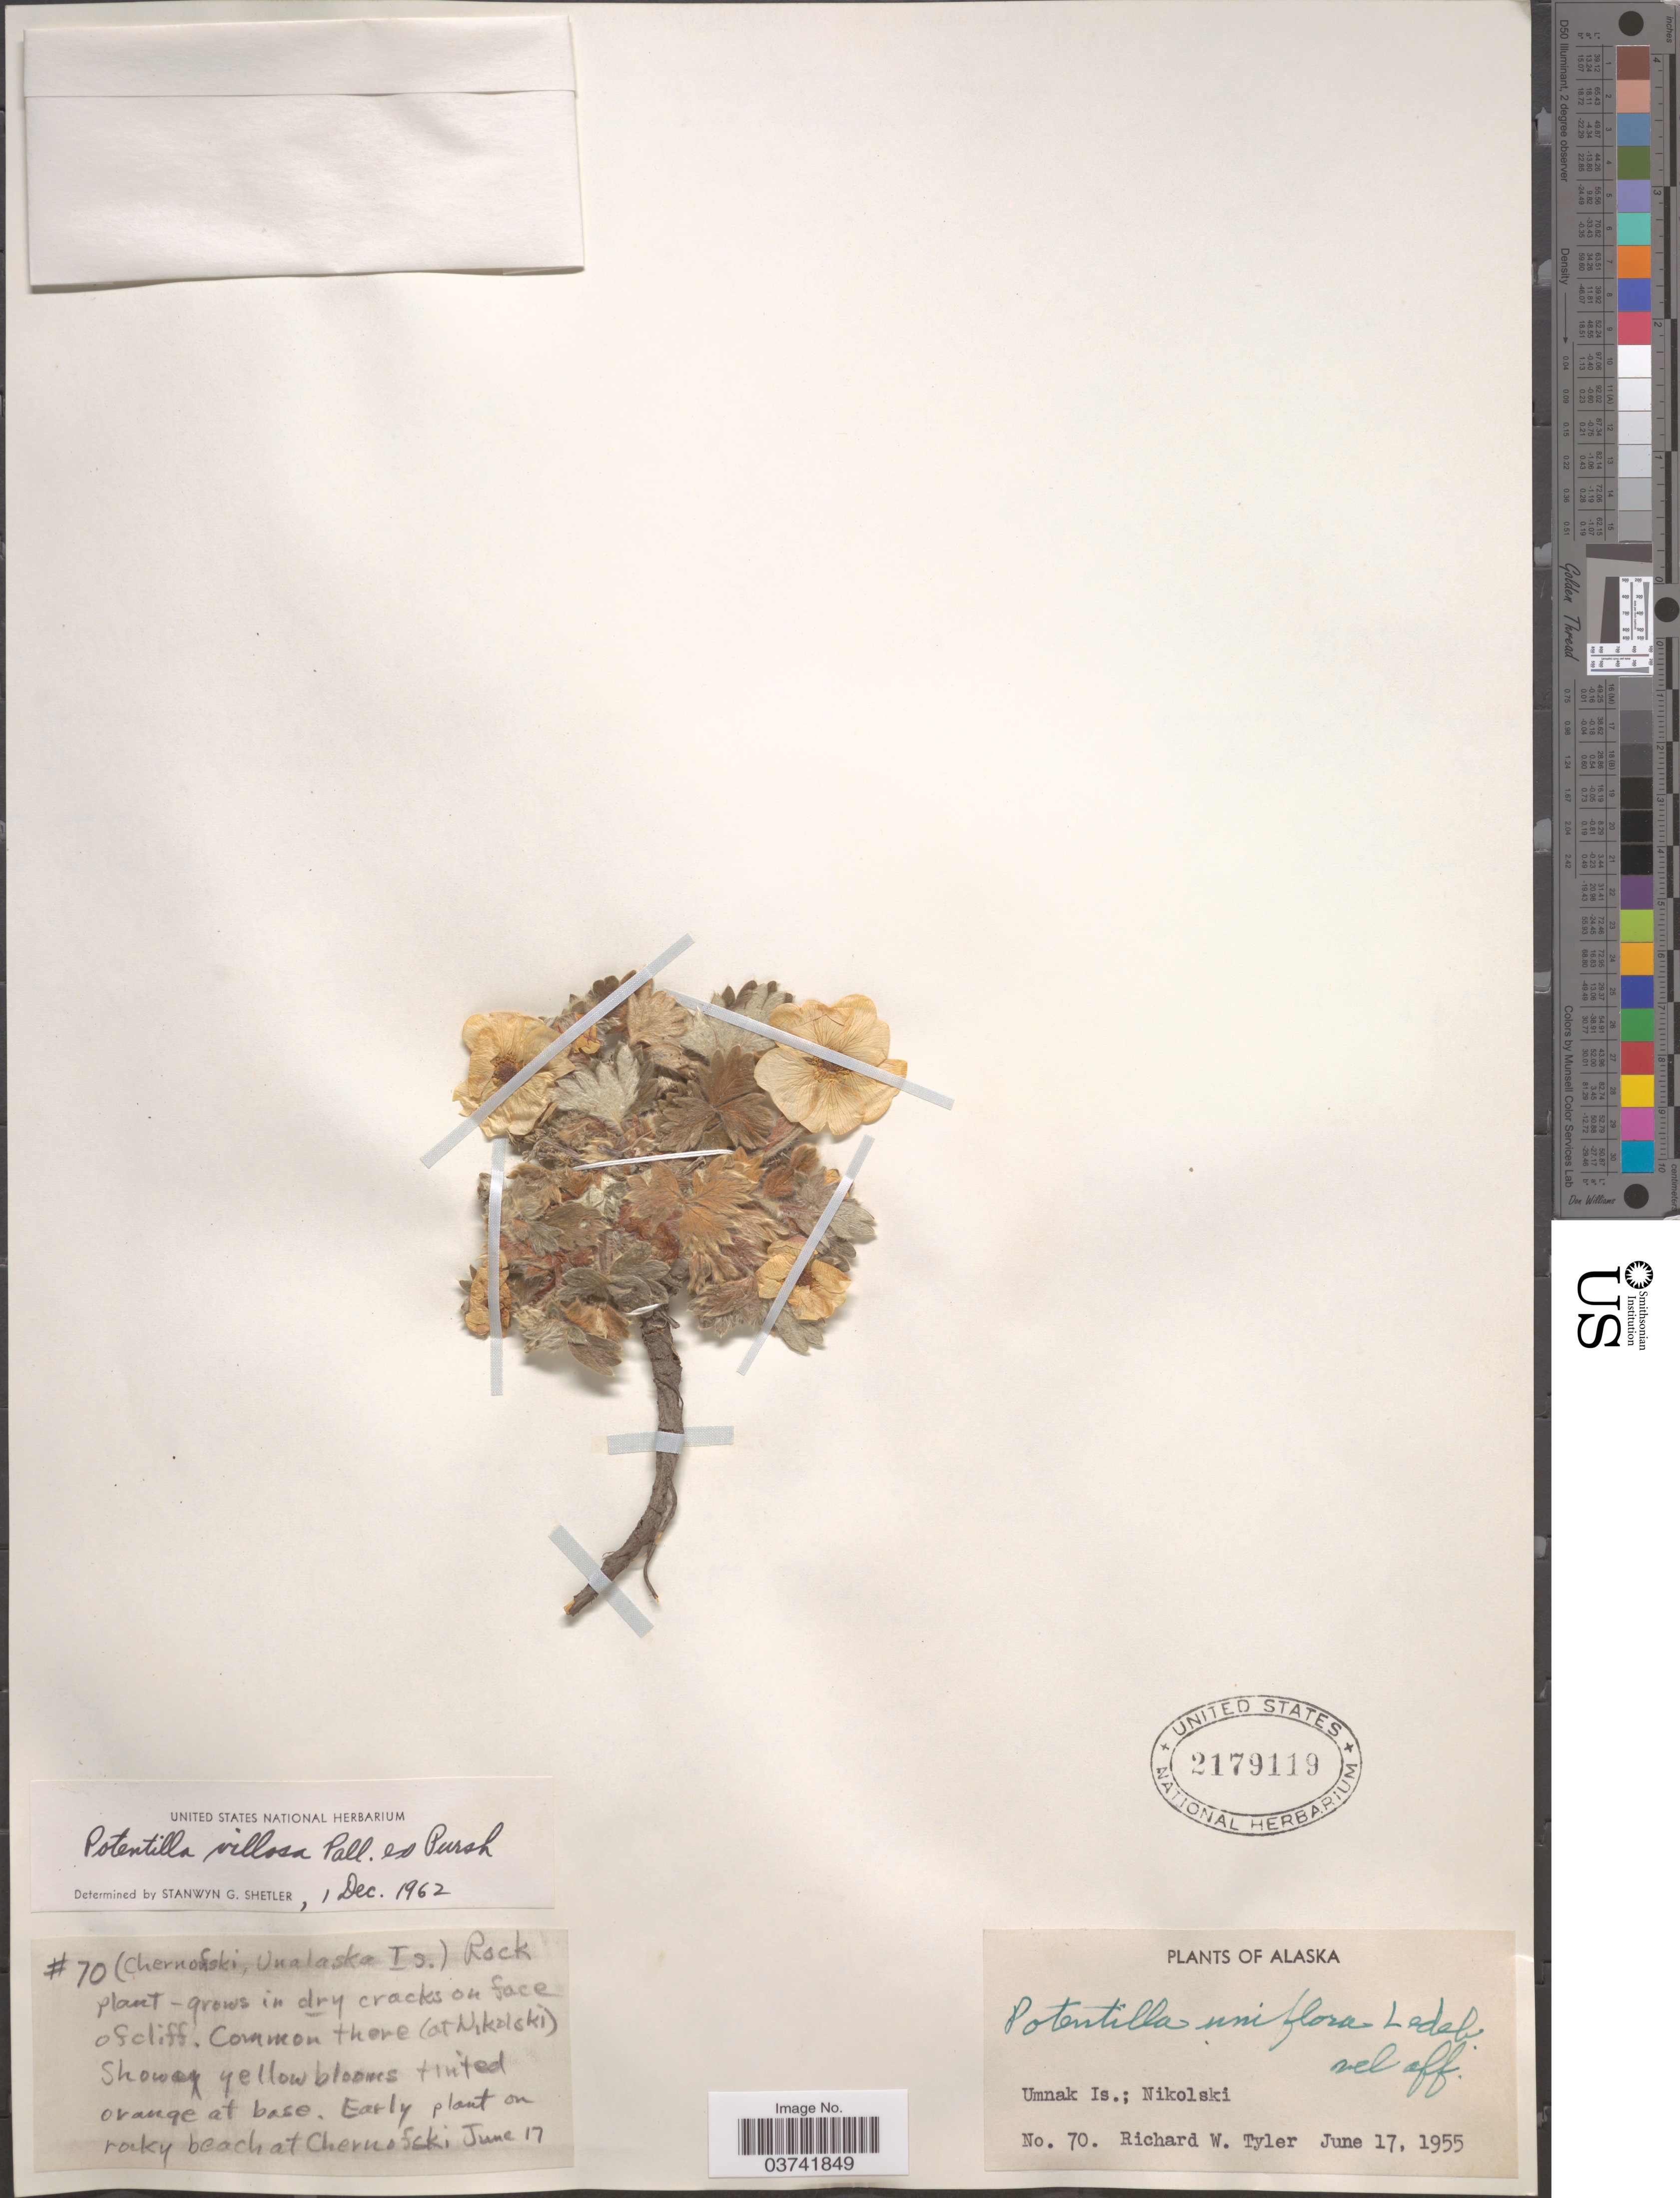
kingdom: Plantae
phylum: Tracheophyta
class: Magnoliopsida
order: Rosales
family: Rosaceae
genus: Potentilla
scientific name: Potentilla villosa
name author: Pall. ex Pursh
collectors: R. Tyler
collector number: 70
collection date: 1955-06-17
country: United States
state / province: Alaska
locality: Umnak Is.; Nikolski.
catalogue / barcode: US 2179119